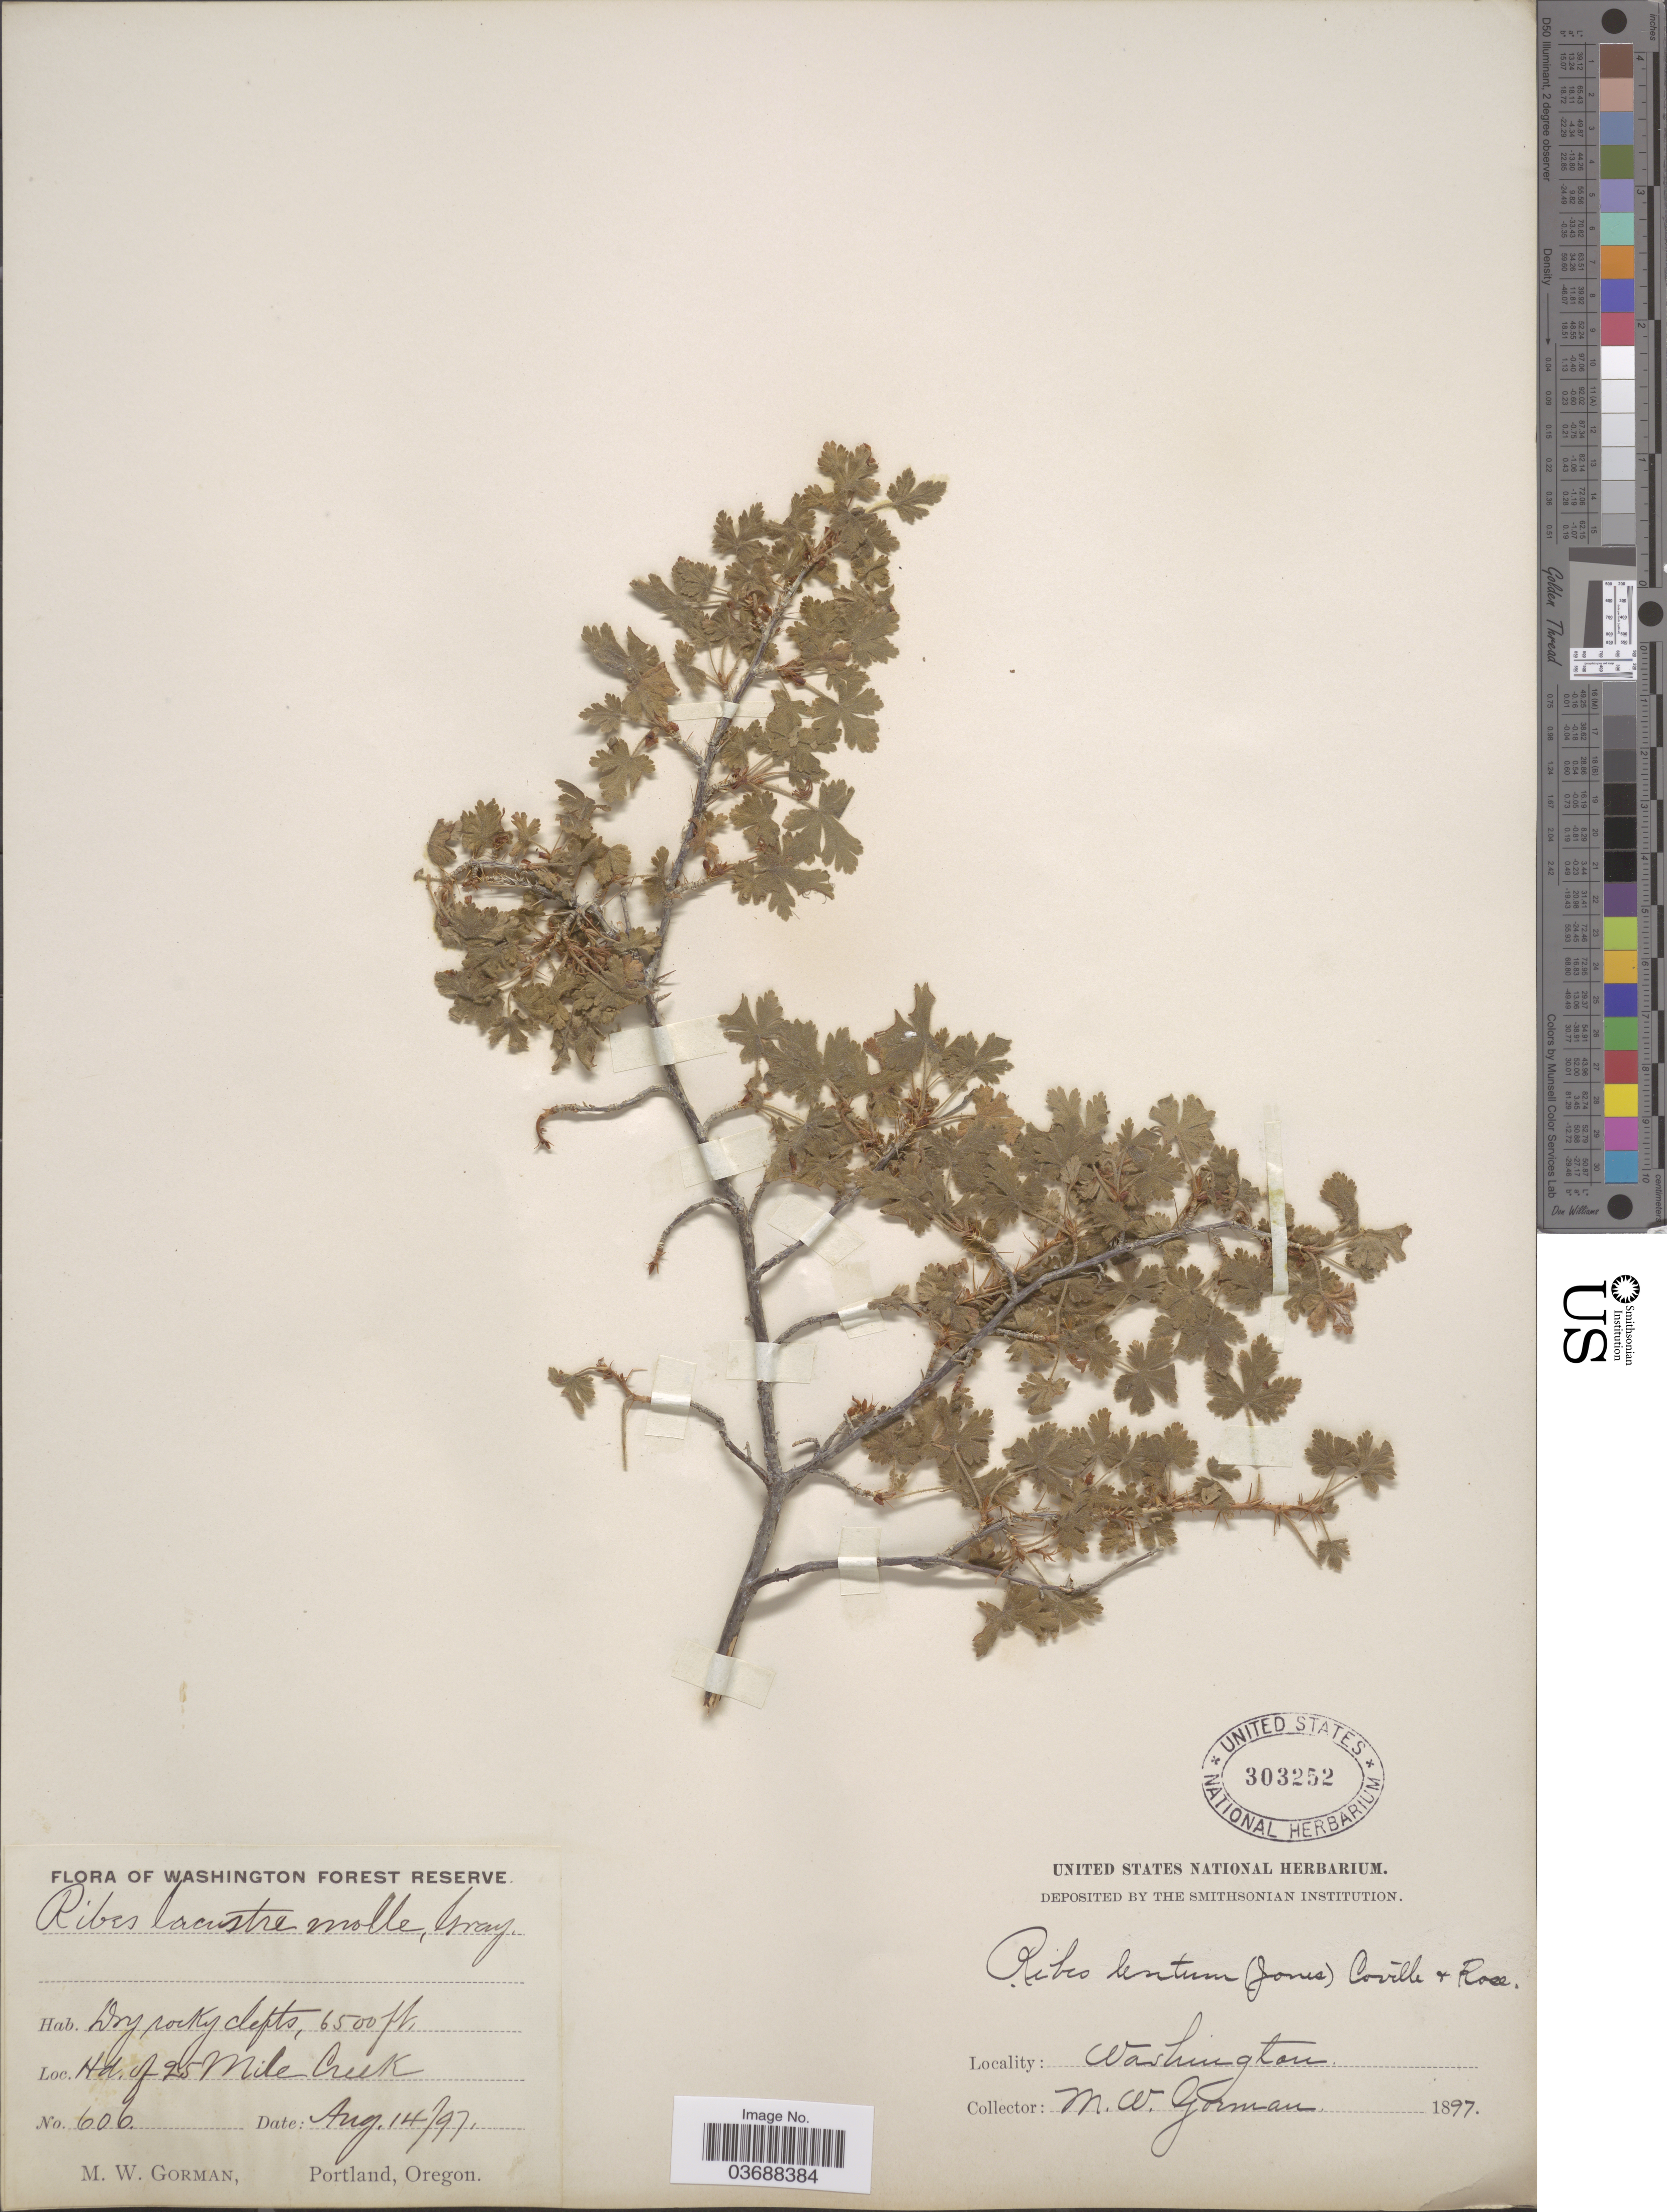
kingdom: Plantae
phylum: Tracheophyta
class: Magnoliopsida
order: Saxifragales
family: Grossulariaceae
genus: Ribes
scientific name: Ribes montigenum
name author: McClatchie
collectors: M. W. Gorman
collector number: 606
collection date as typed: Transcribed d/m/y: 14/8/97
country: United States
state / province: Washington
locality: Hd. of 25 Mile Creek.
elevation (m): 1981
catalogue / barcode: US 303252